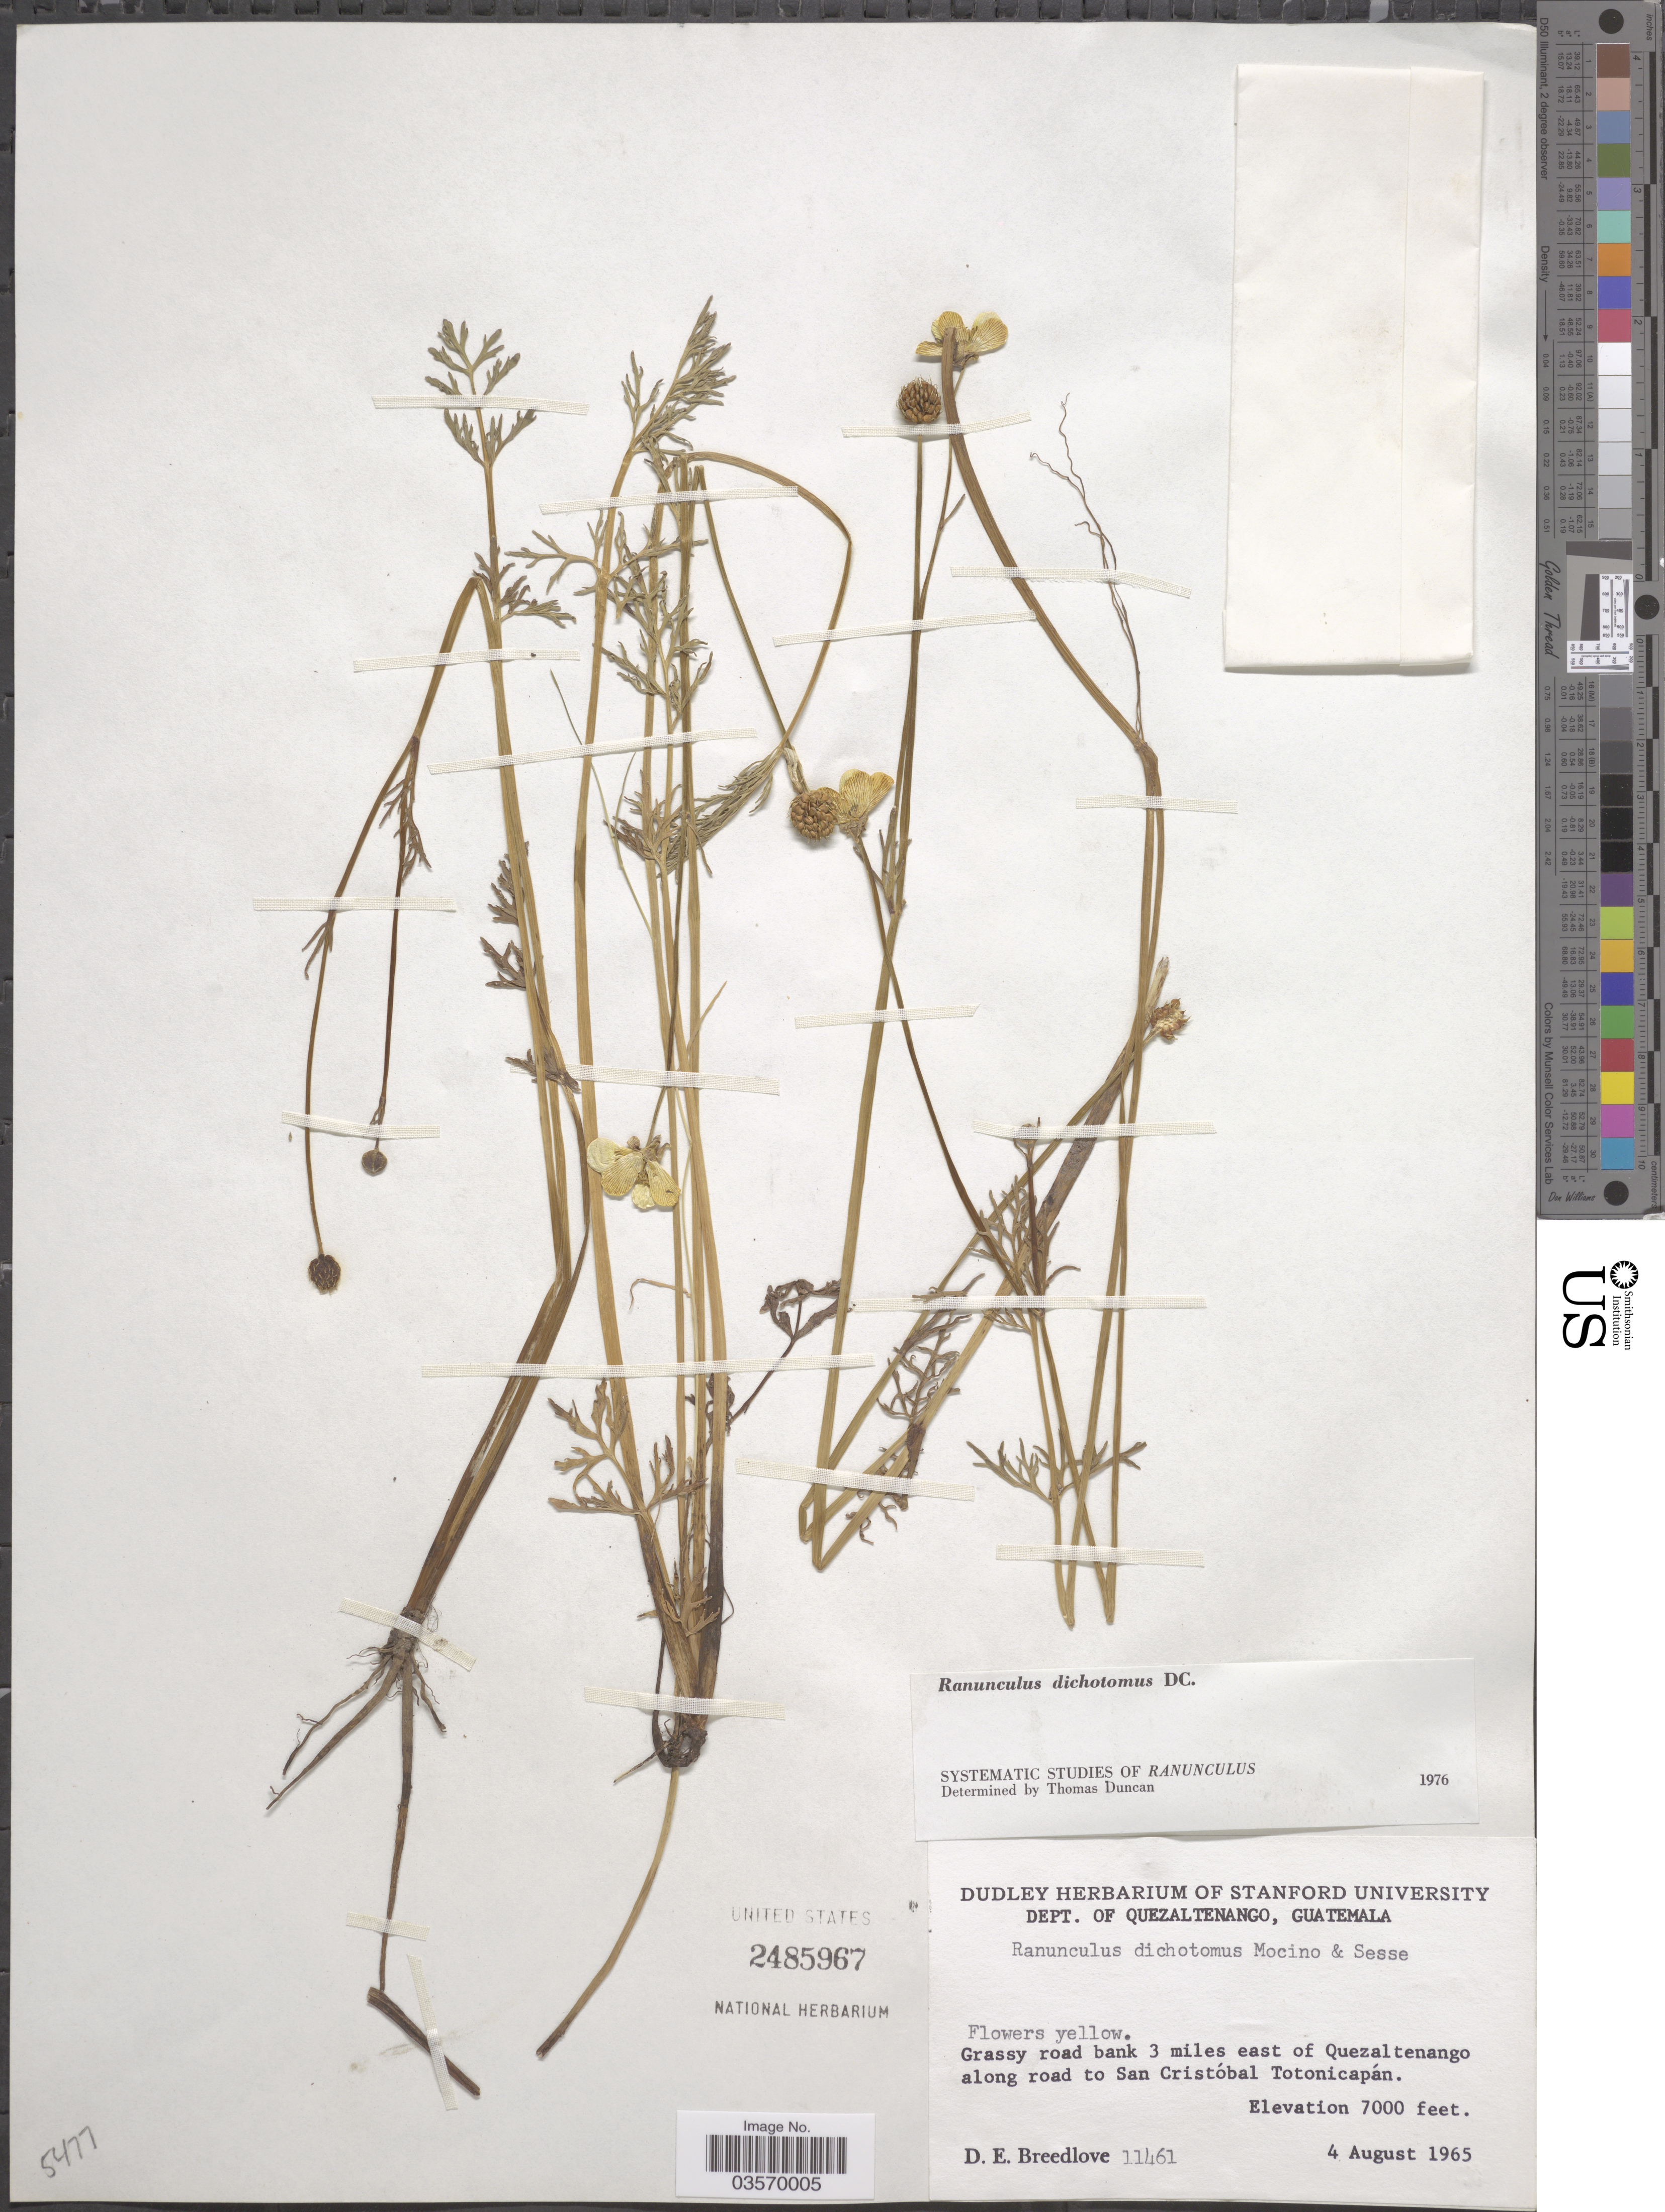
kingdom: Plantae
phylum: Tracheophyta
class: Magnoliopsida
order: Ranunculales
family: Ranunculaceae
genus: Ranunculus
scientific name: Ranunculus dichotomus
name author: Moc. & Sessé ex DC.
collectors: D. E. Breedlove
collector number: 11461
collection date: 1965-08-04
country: Guatemala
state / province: Quetzaltenango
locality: Dept. of Quezaltenango. Grassy road bank 3 miles east of Quezaltenango along road to San Cristóbal Totonicapán.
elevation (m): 2134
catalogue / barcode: US 2485967